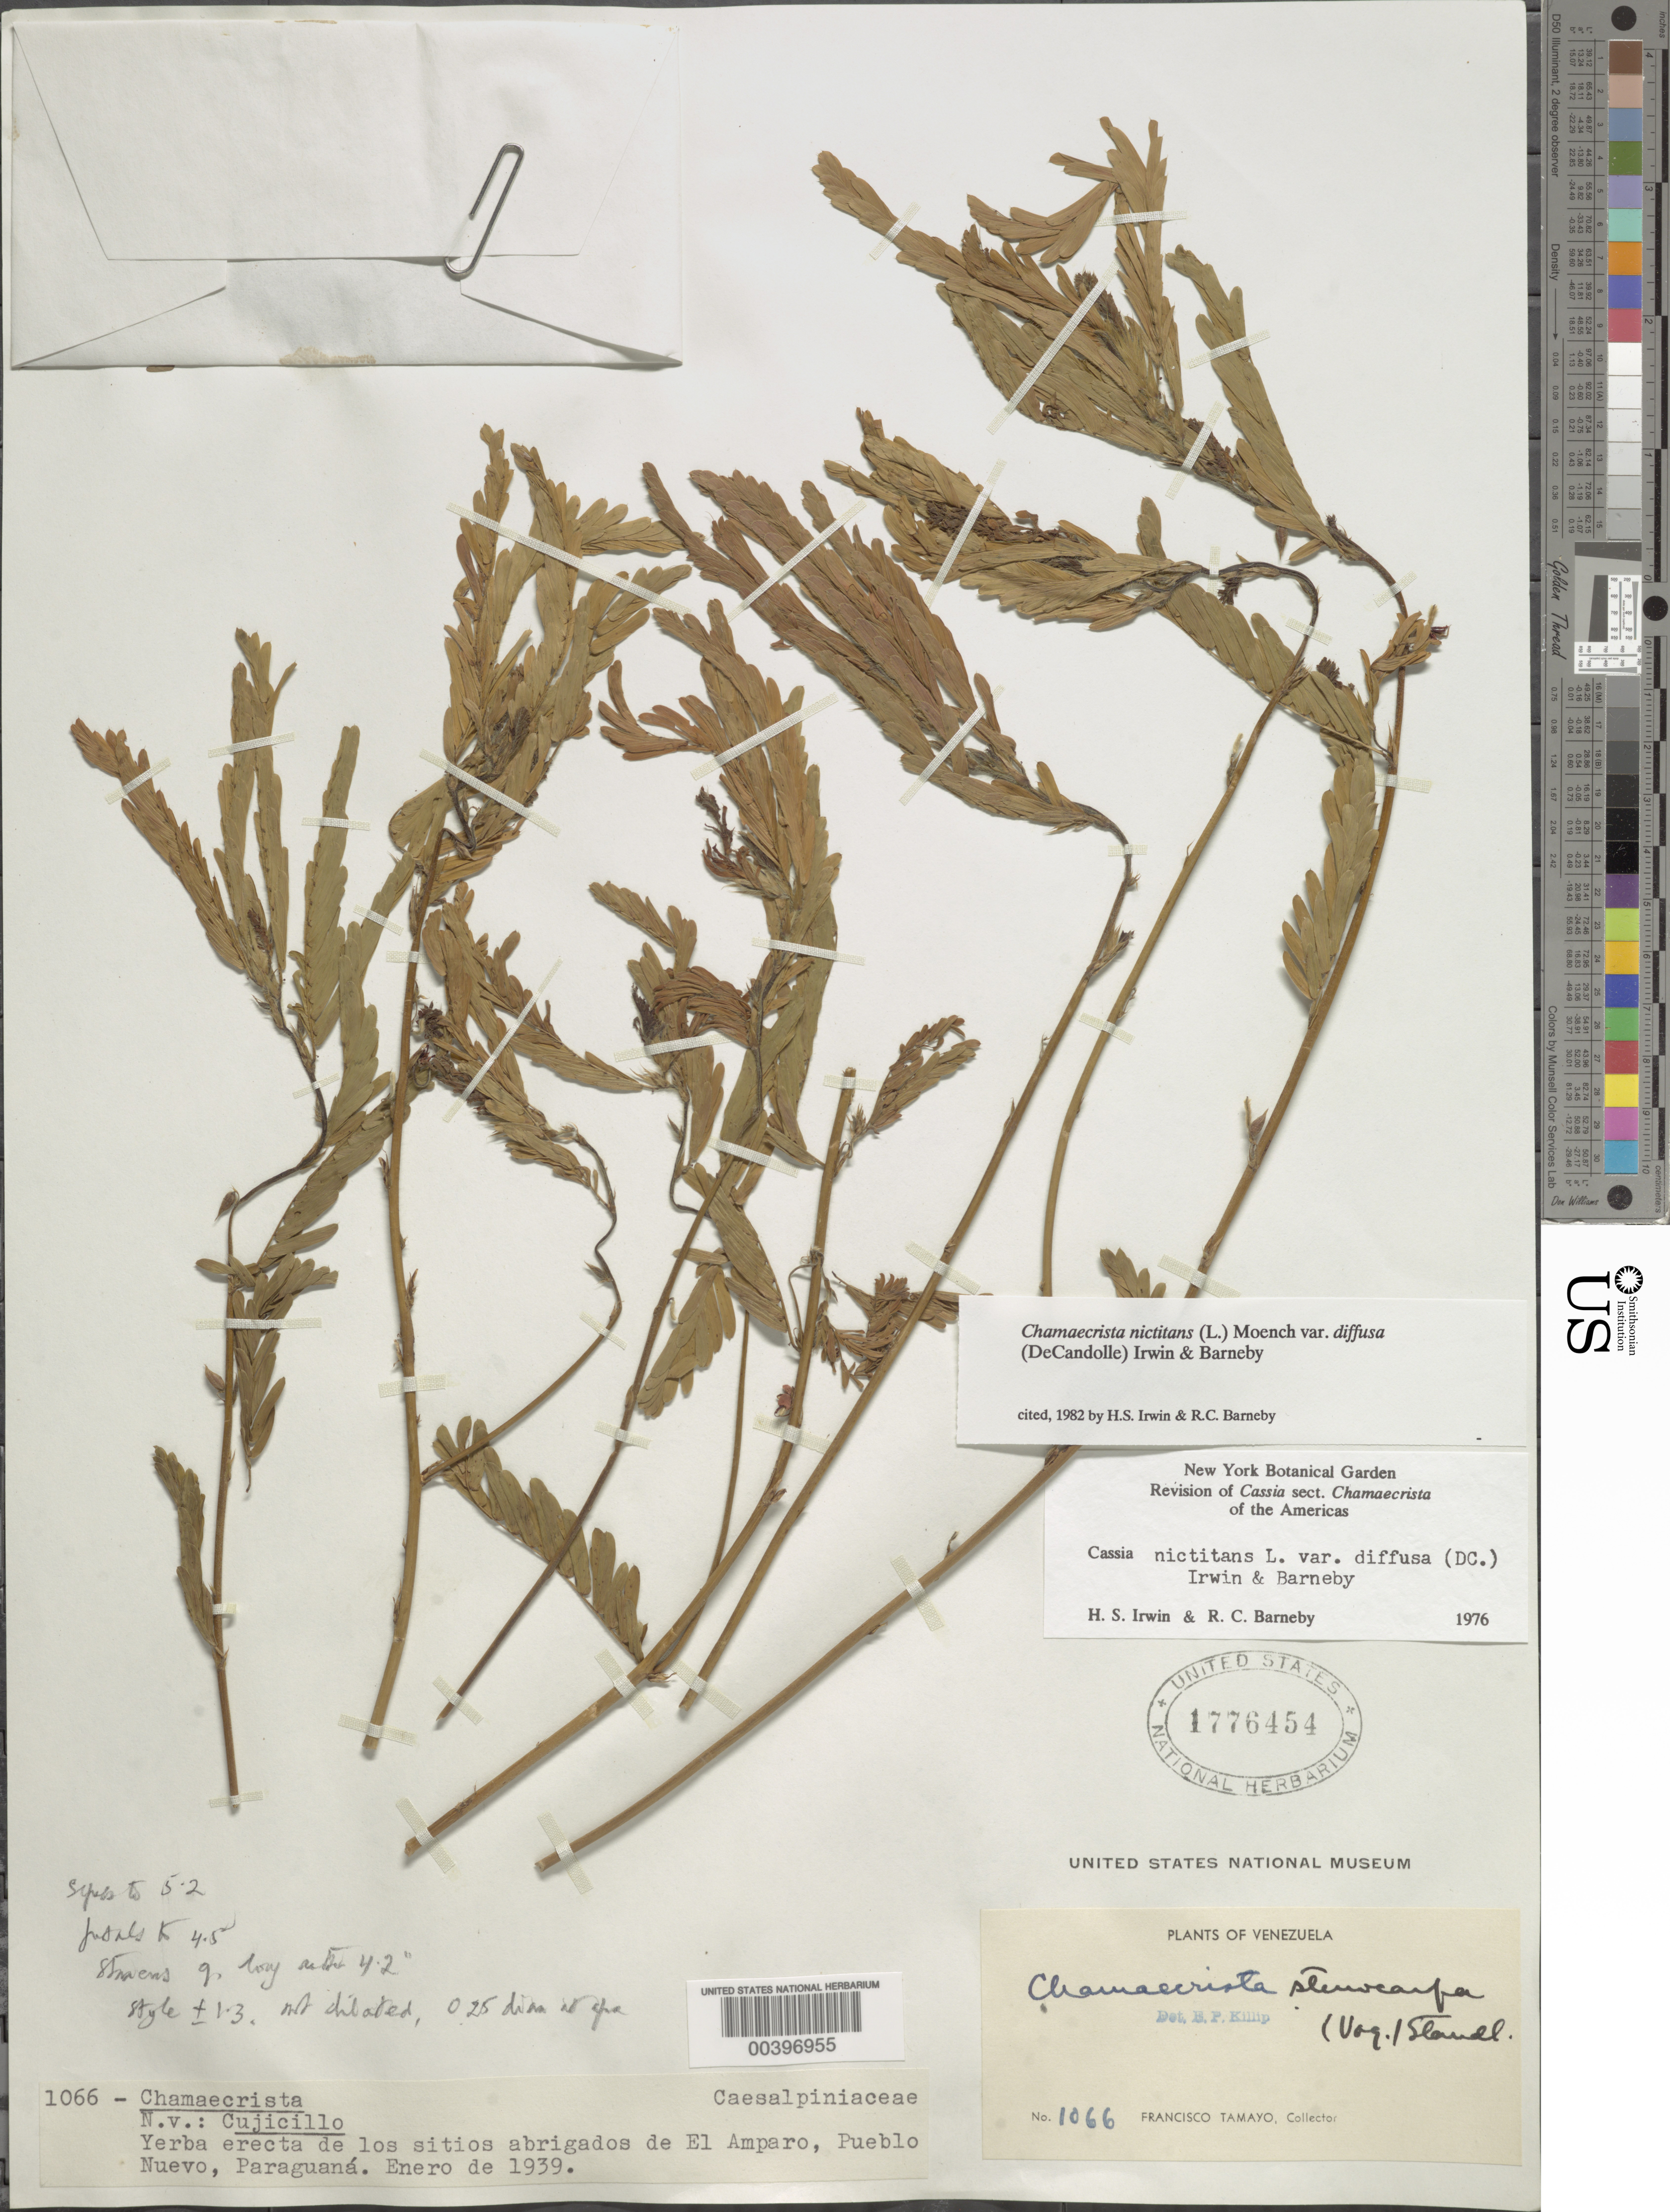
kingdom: Plantae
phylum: Tracheophyta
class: Magnoliopsida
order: Fabales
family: Fabaceae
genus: Chamaecrista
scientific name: Chamaecrista nictitans var. diffusa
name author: (DC.) H.S. Irwin & Barneby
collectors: F. Tamayo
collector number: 1066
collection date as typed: Jan 1939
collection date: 1939-01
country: Venezuela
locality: De los sitios abrigados de el amparo, pueblo nuevo, paraguana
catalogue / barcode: US 1776454